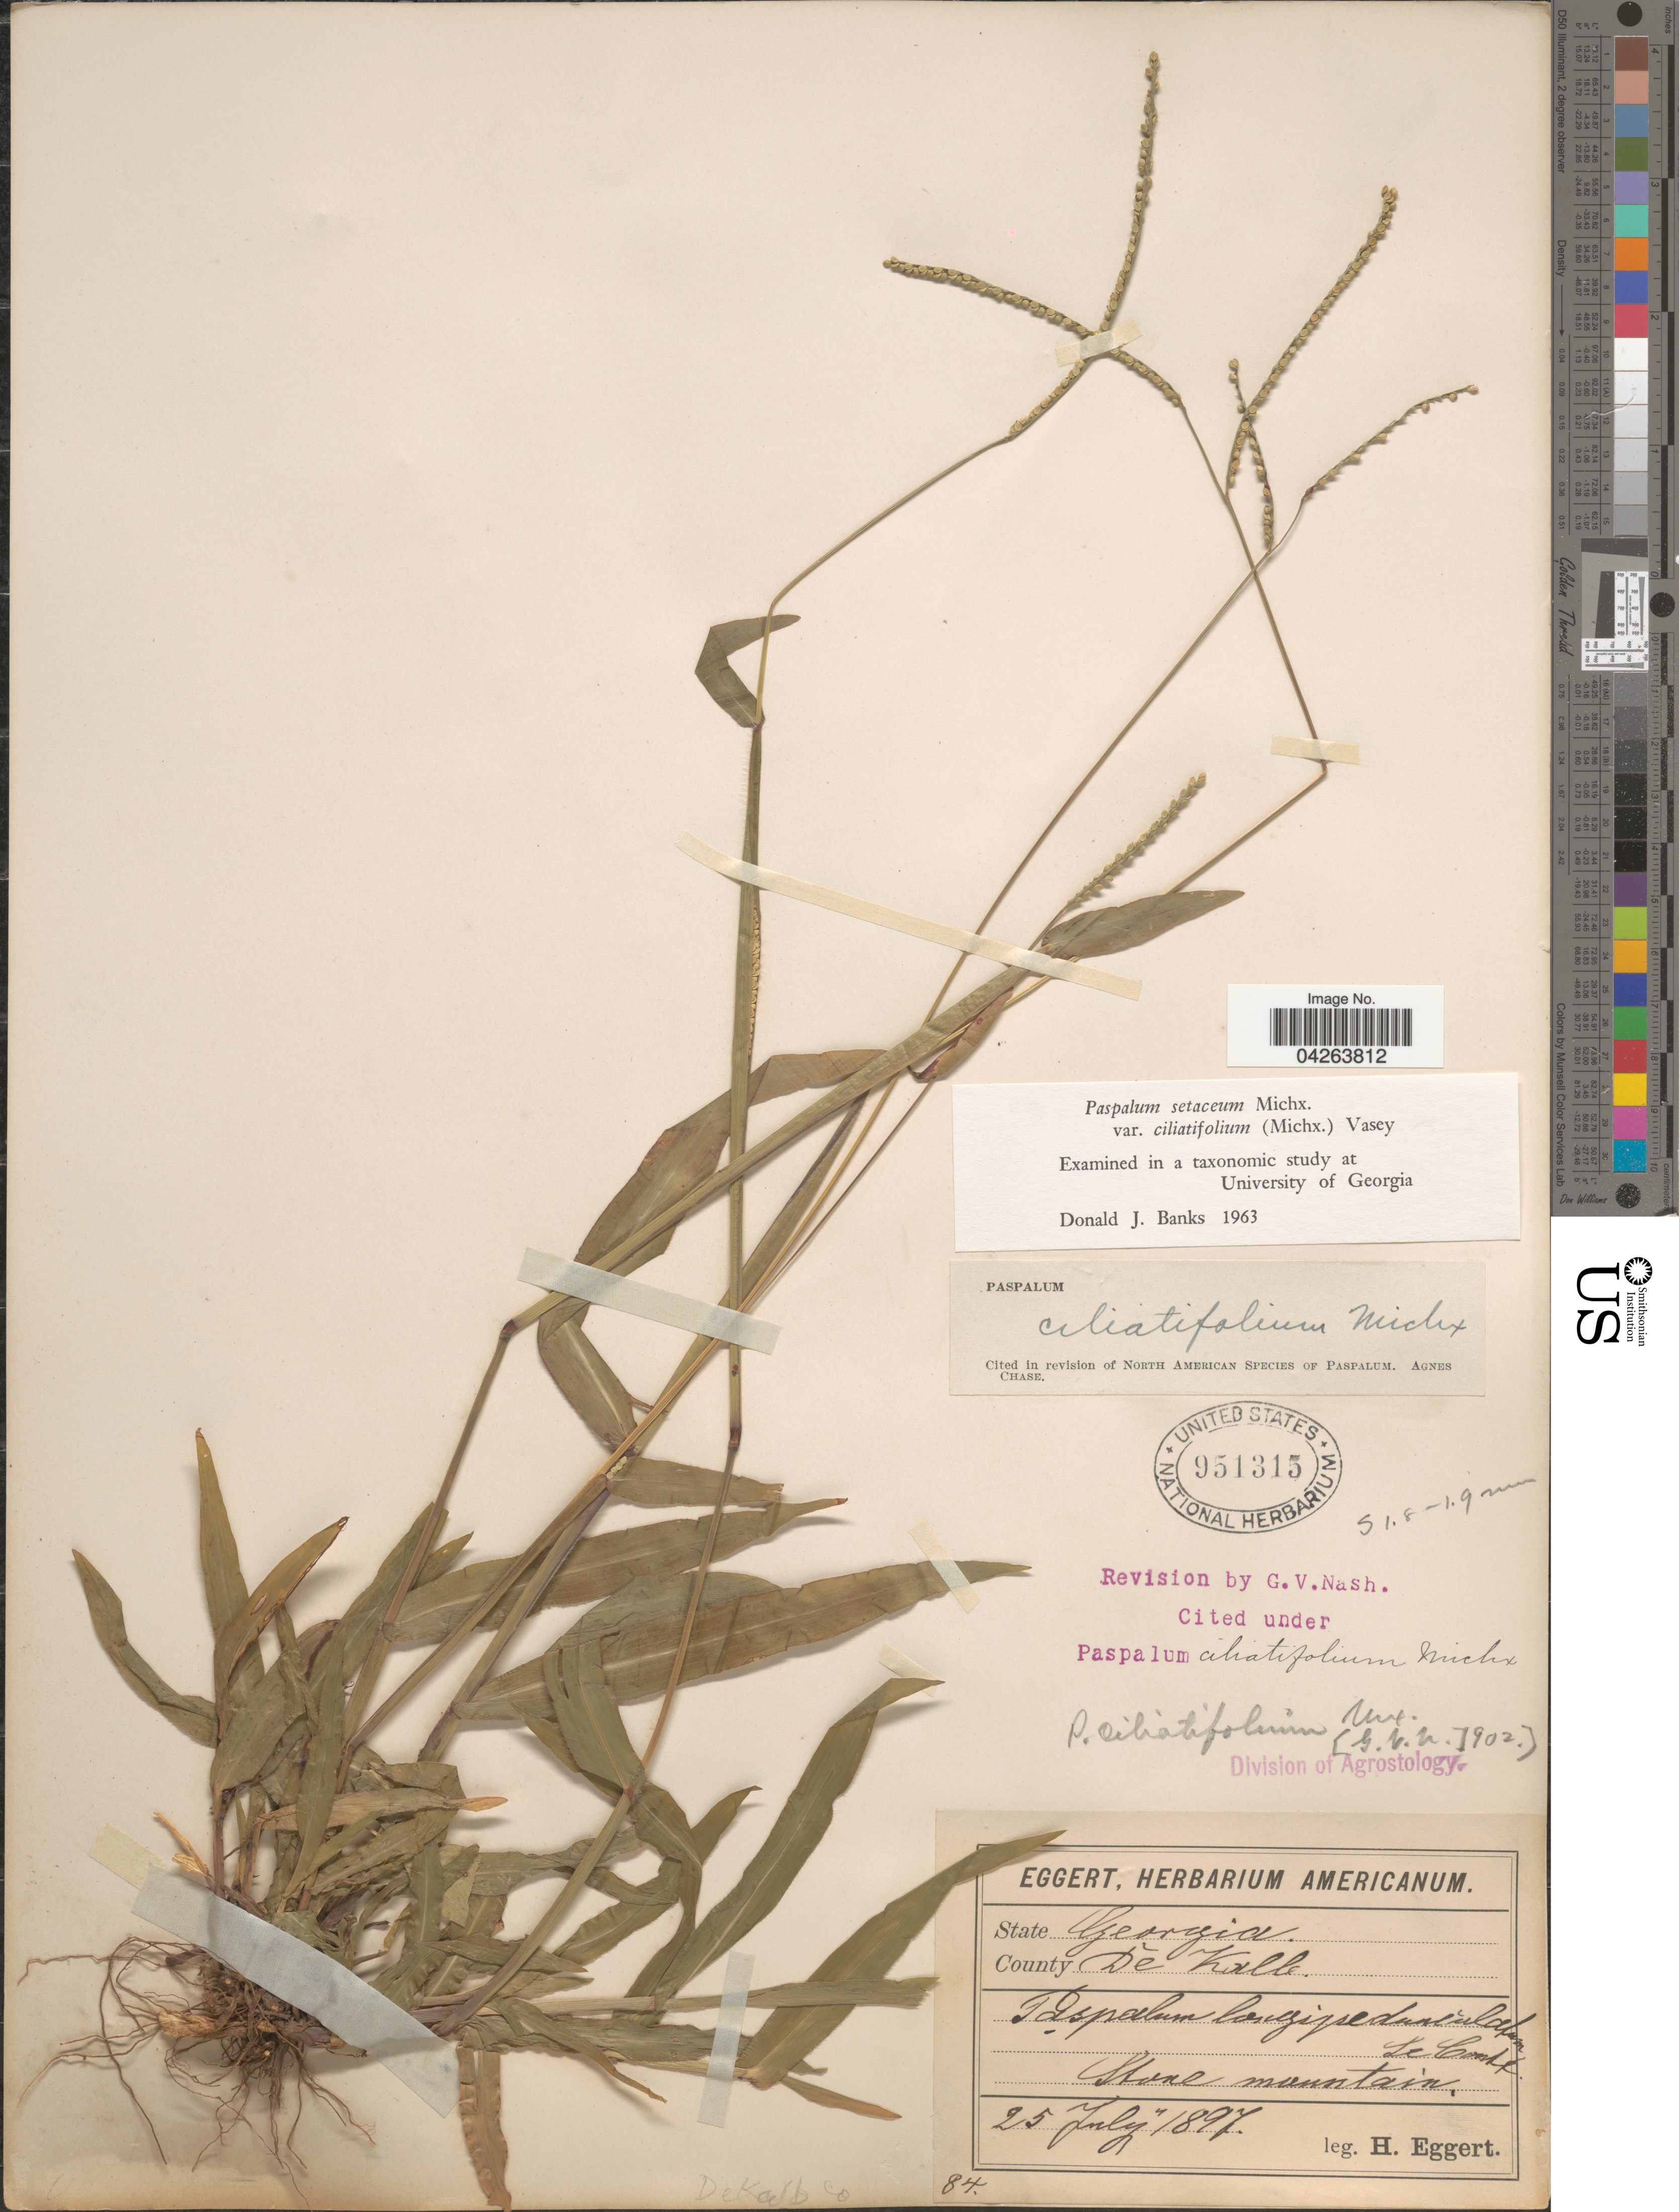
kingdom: Plantae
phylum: Tracheophyta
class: Liliopsida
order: Poales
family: Poaceae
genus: Paspalum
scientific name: Paspalum setaceum var. ciliatifolium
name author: (Michx.) Vasey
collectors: H. Eggert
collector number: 84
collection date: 1897-07-25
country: United States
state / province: Georgia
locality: County DeKalb. Stone mountain.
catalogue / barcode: US 951315